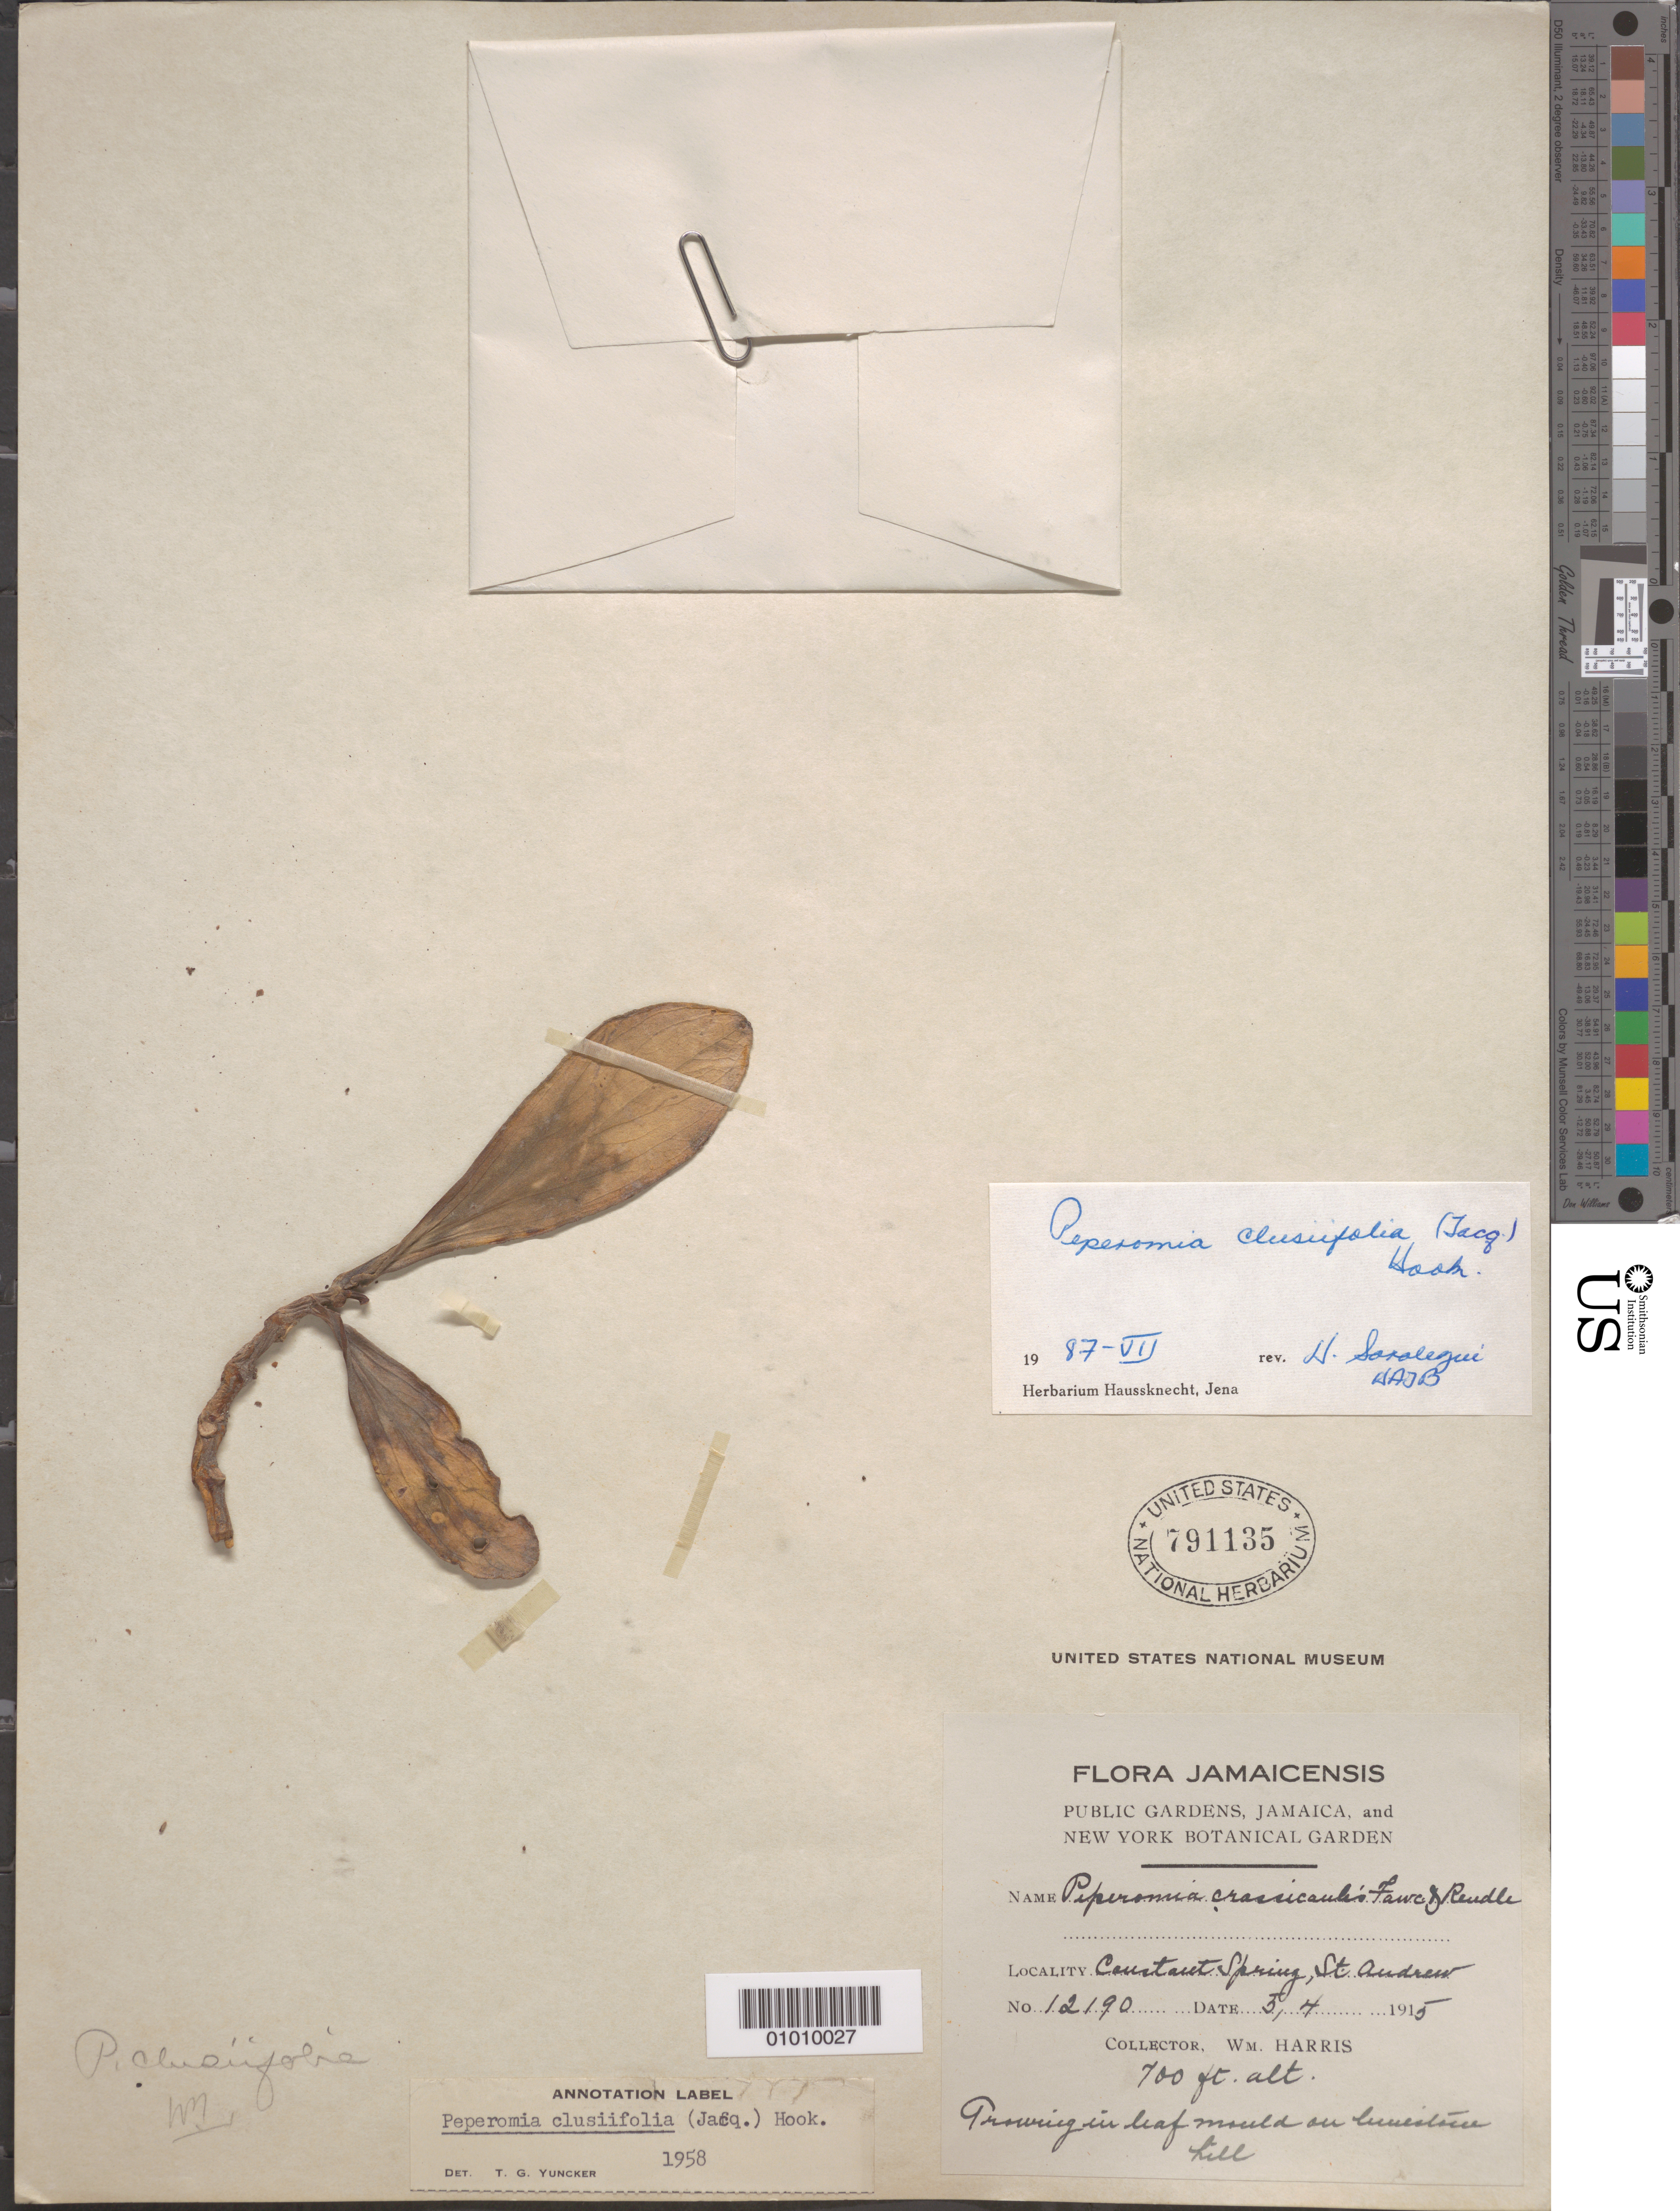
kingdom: Plantae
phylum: Tracheophyta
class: Magnoliopsida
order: Piperales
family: Piperaceae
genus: Peperomia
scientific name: Peperomia clusiifolia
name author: (Jacq.) Hook.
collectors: W. Harris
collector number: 12190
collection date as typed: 03 Apr 1915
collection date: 1915-04-03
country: Jamaica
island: Jamaica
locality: Coustaut Spring.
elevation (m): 213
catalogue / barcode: US 791135